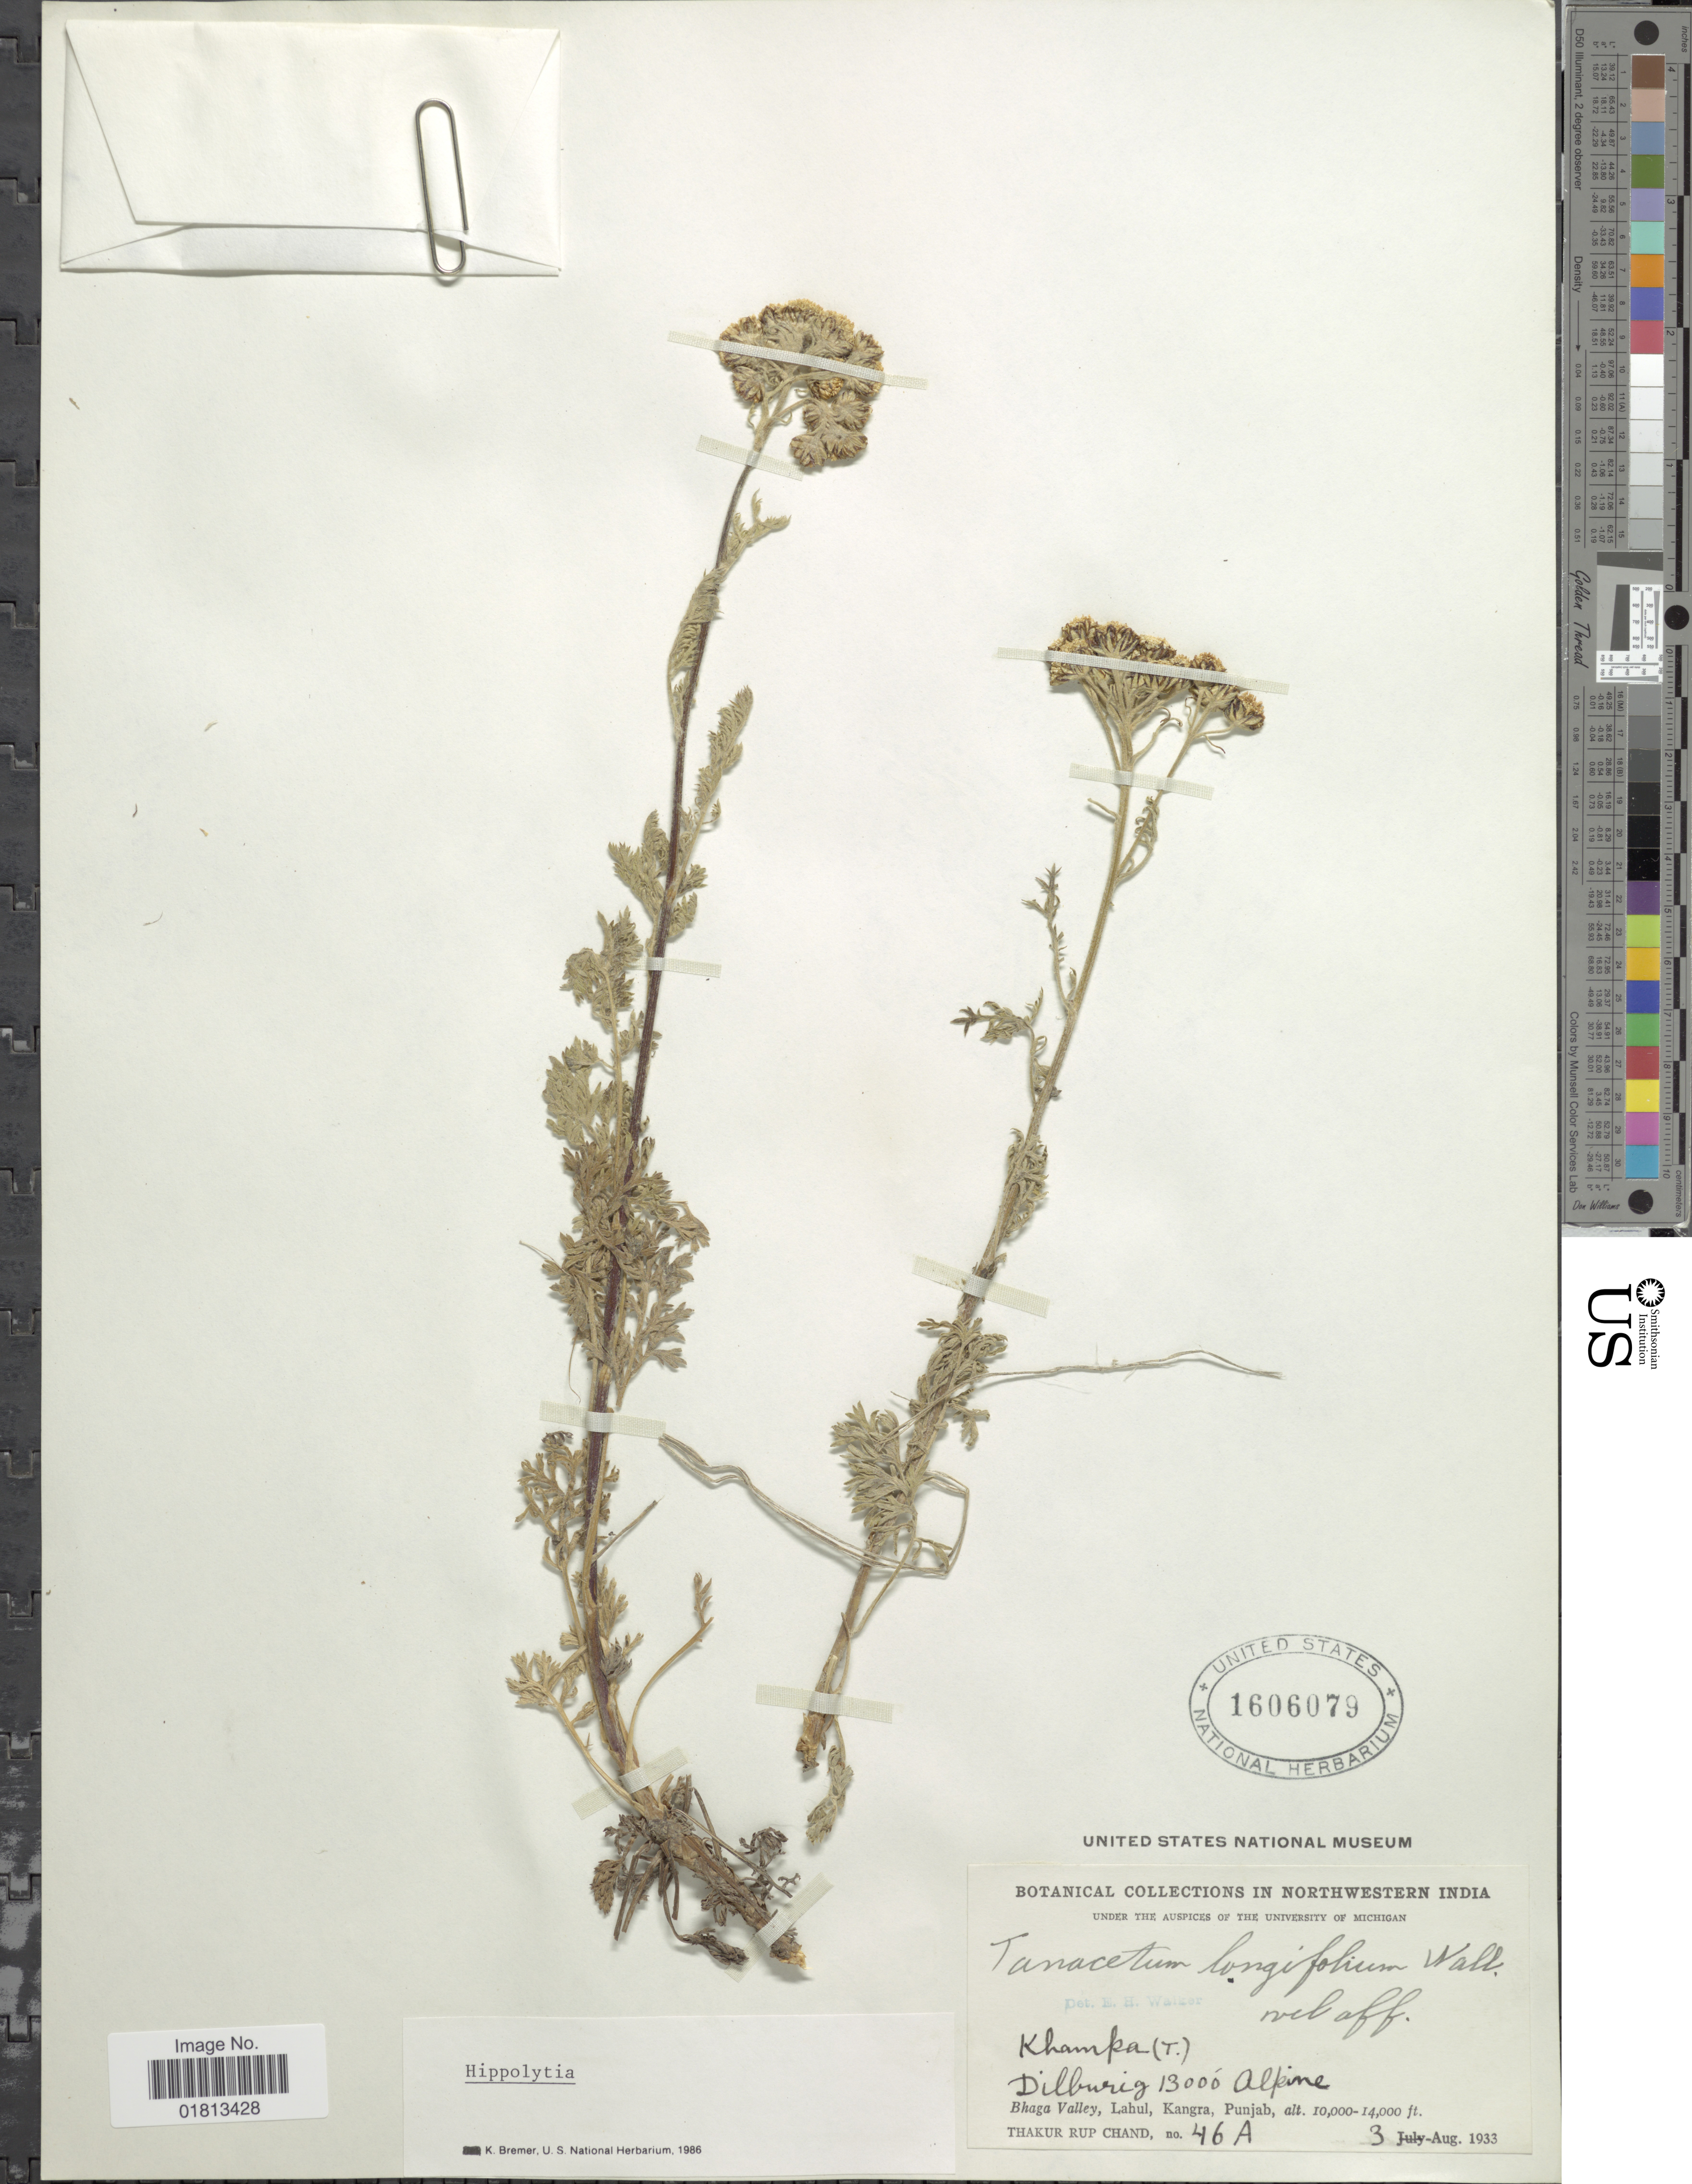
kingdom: Plantae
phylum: Tracheophyta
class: Magnoliopsida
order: Asterales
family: Asteraceae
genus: Hippolytia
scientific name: Hippolytia longifolium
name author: Wall.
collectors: T. R. Chand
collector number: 46A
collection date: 1933-08-03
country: India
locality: In Northwestern India, Khampa, Dilburig, Bhaga Valley, Lahul, Kangra, Punjab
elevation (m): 3048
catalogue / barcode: US 1606079